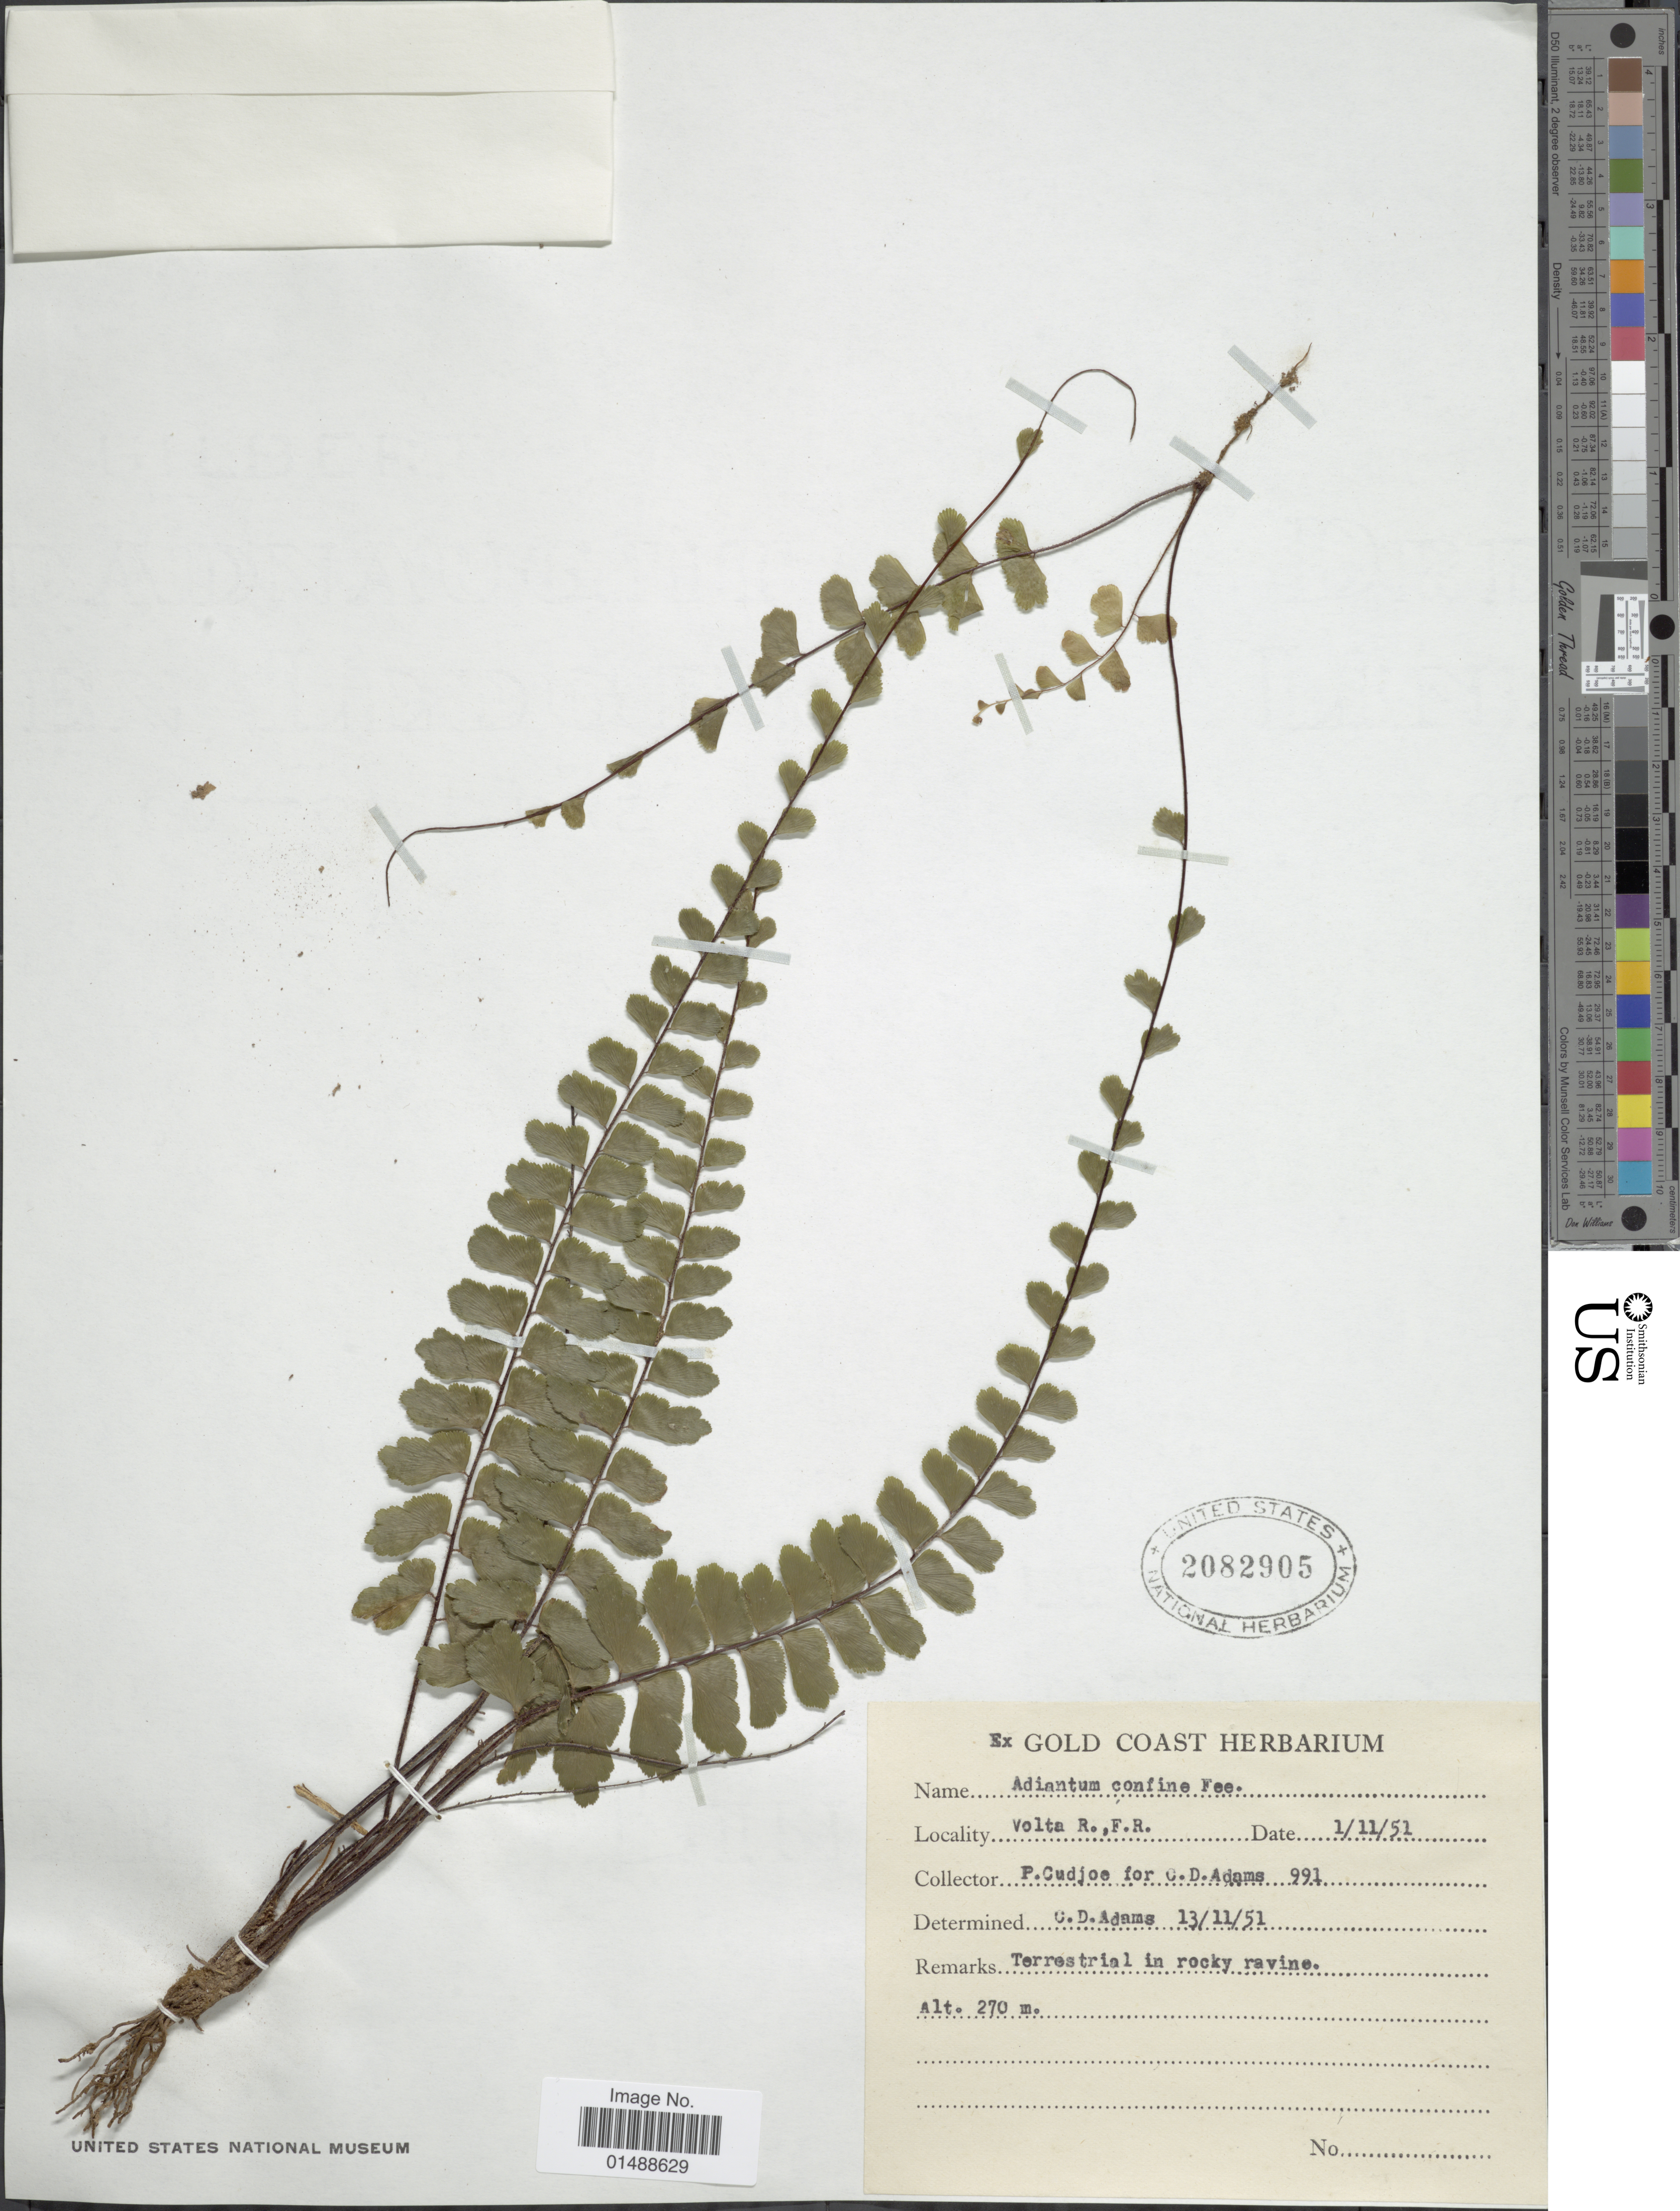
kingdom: Plantae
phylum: Tracheophyta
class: Polypodiopsida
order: Polypodiales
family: Pteridaceae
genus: Adiantum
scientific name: Adiantum confine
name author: Fée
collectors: P. Cudjoe & C. D. Adams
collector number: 991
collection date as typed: Transcribed d/m/y: 1/11/51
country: Ghana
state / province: Volta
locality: Volta R. F. R.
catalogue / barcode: US 2082905